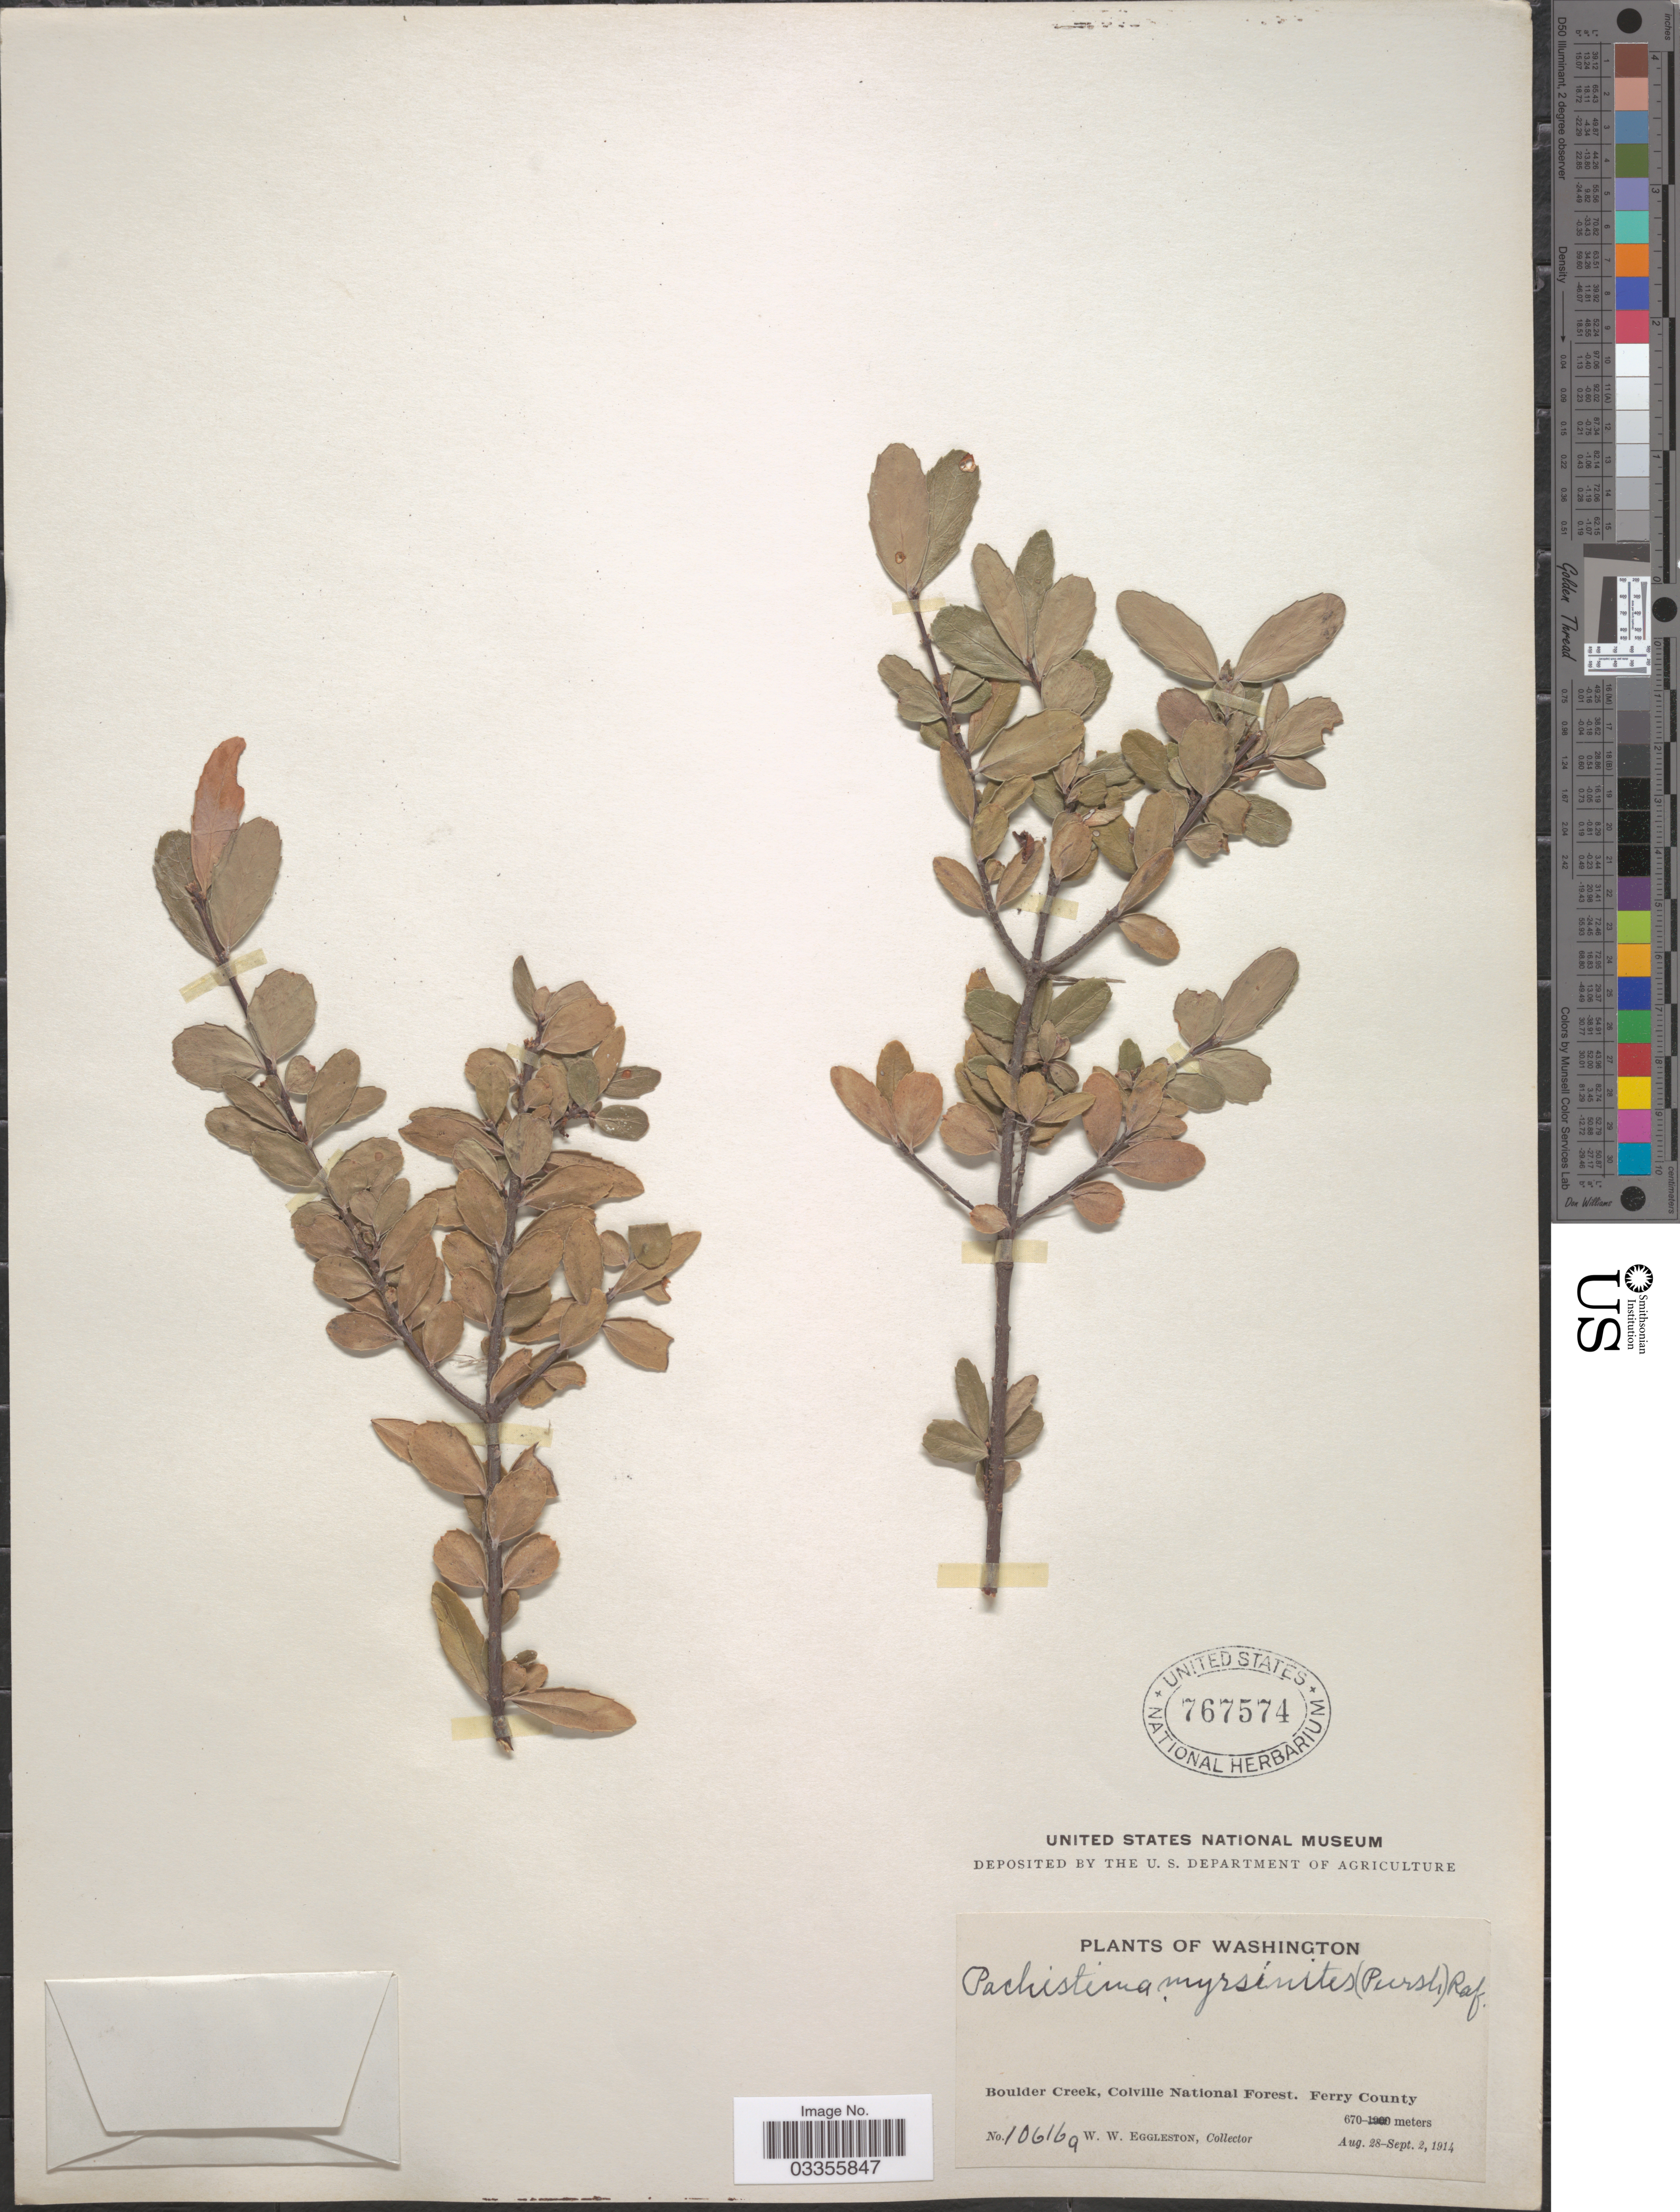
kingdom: Plantae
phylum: Tracheophyta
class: Magnoliopsida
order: Celastrales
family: Celastraceae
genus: Paxistima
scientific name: Paxistima myrsinites subsp. myrsinites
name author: (Pursh) Raf.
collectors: W. W. Eggleston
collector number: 10616a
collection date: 1914-08-28/1914-09-02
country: United States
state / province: Washington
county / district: Ferry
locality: Boulder Creek, Colville National Forest. Ferry County.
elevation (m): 670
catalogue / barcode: US 767574